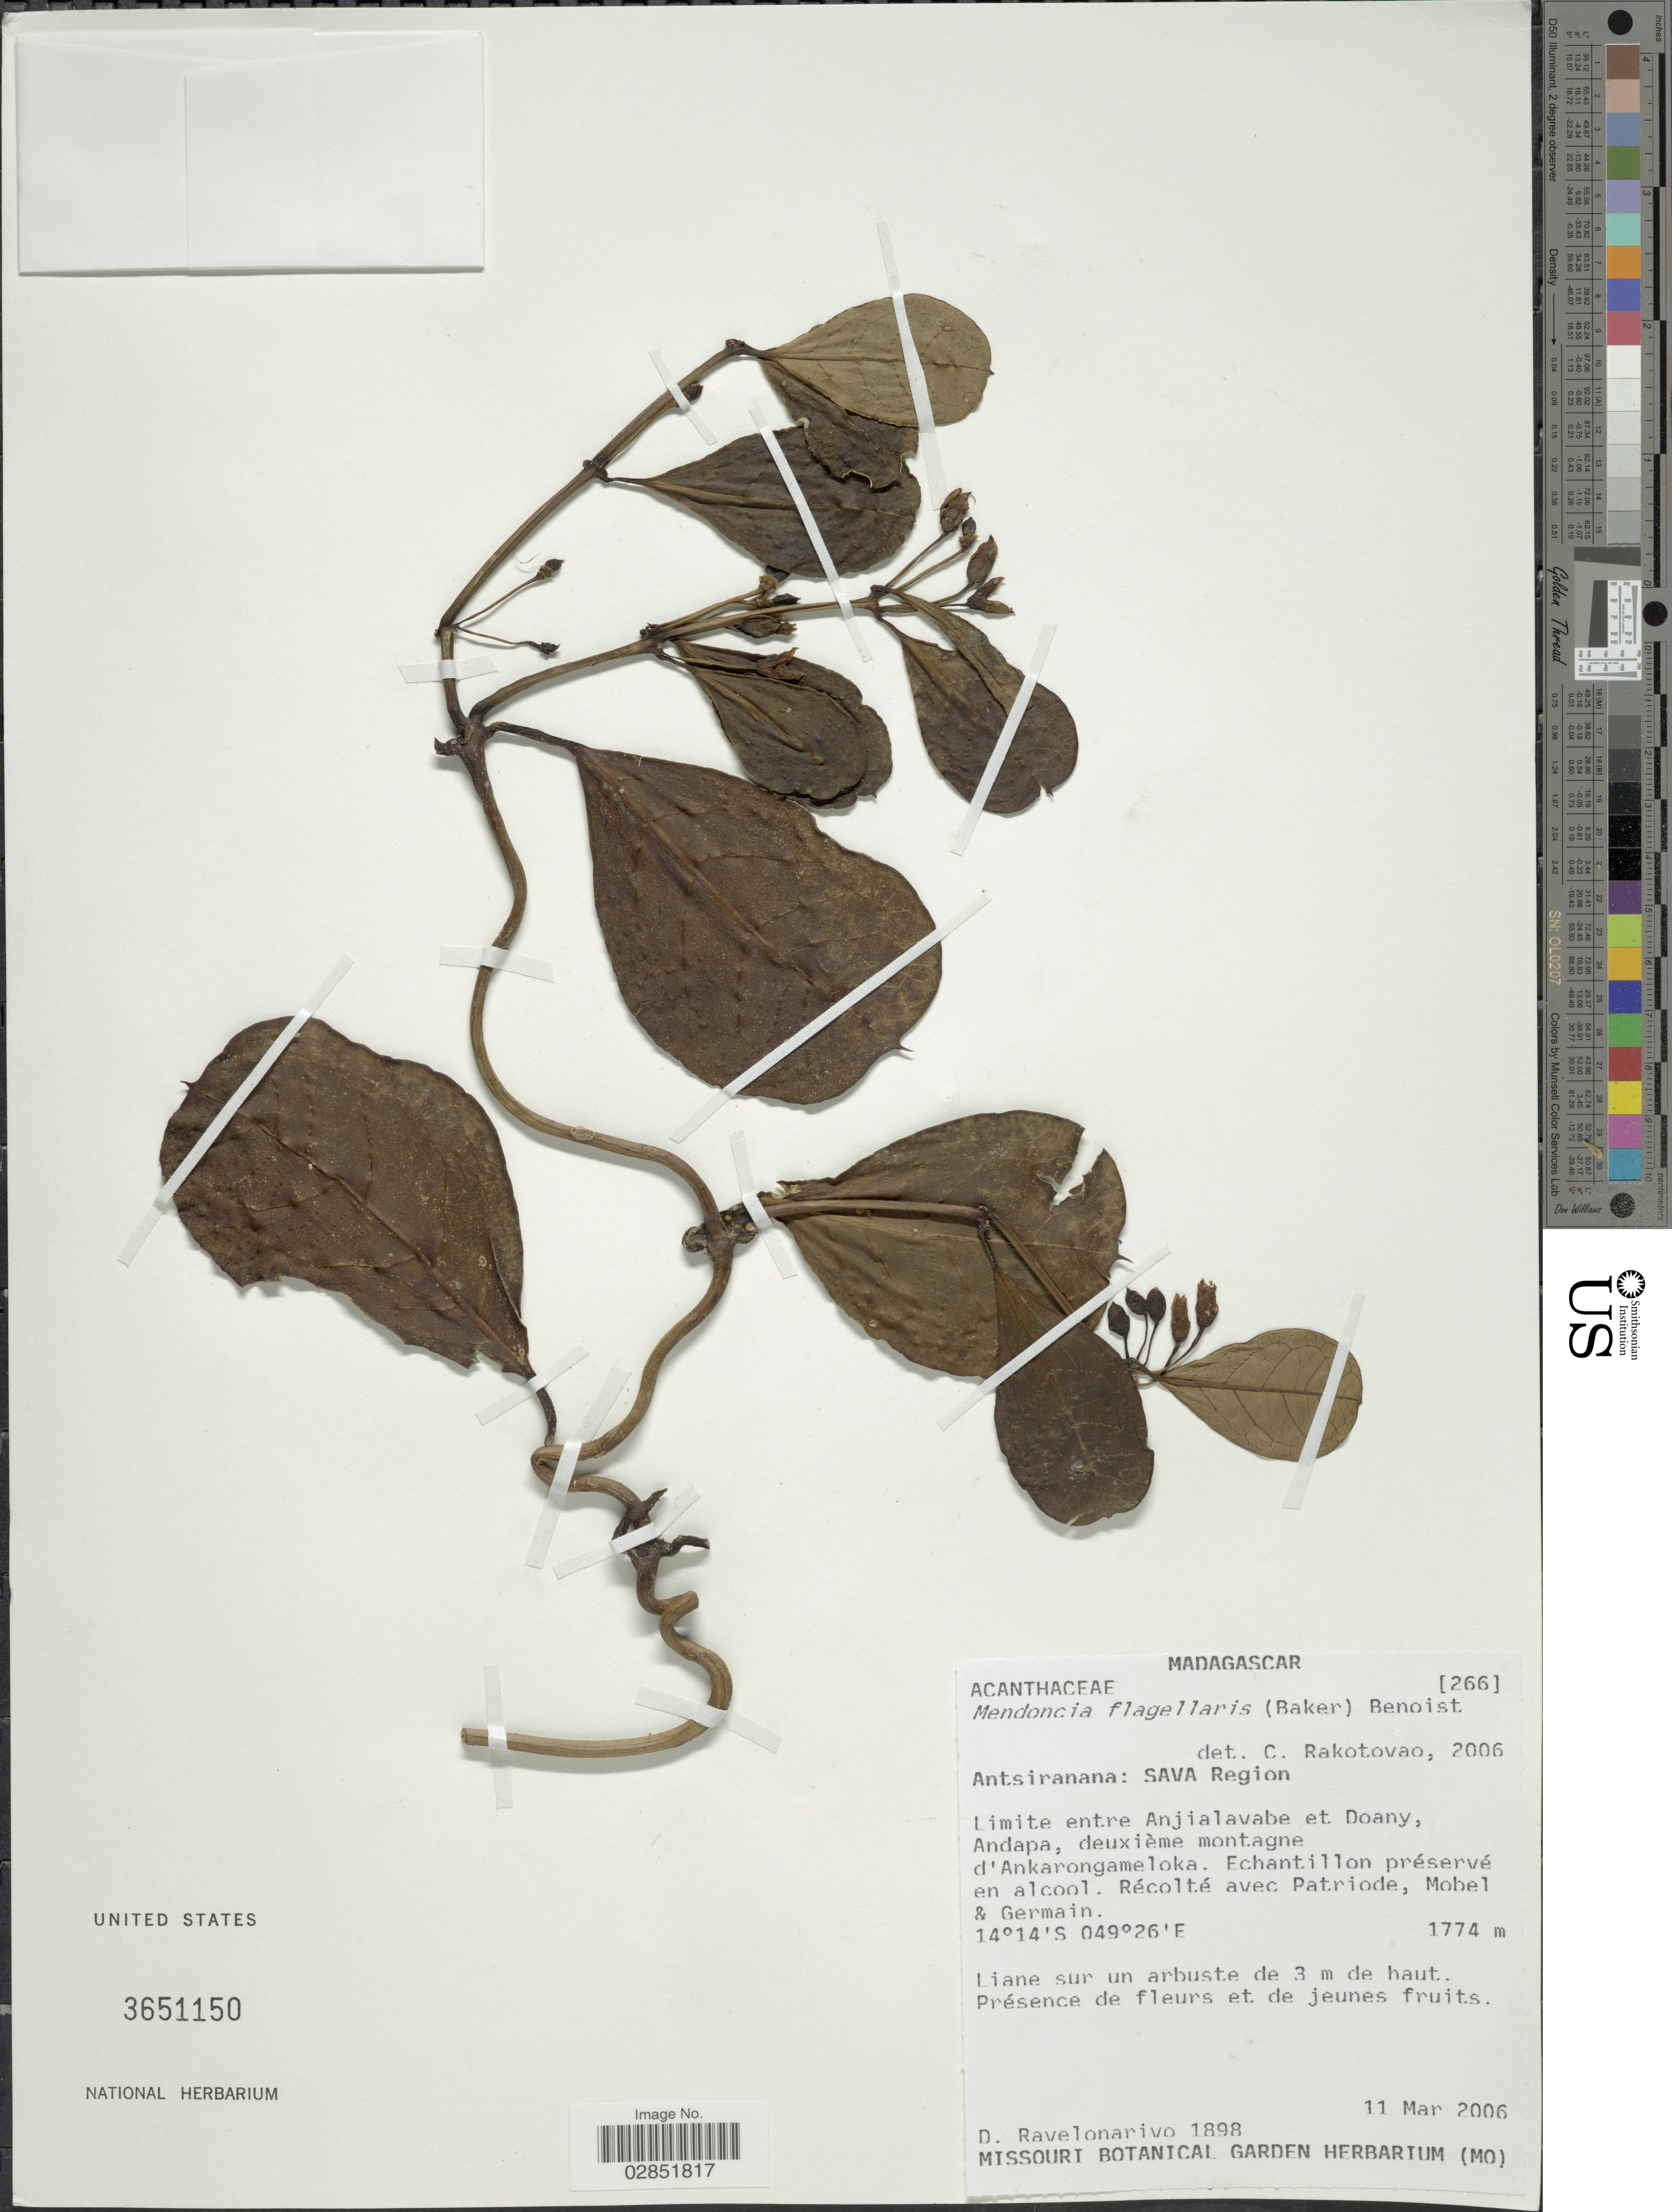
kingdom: Plantae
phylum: Tracheophyta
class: Magnoliopsida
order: Lamiales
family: Acanthaceae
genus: Mendoncia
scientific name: Mendoncia flagellaris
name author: (Baker) Benoist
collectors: D. Ravelonarivo, Patriode, Mobel & -. Germain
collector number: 1898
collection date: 2006-03-11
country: Madagascar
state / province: Sava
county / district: Andapa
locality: SAVA Region. Limite entre Anjialavabe et Doany, Andapa, deuxième montagne d'Ankarongameloka.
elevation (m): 1774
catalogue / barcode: US 3651150